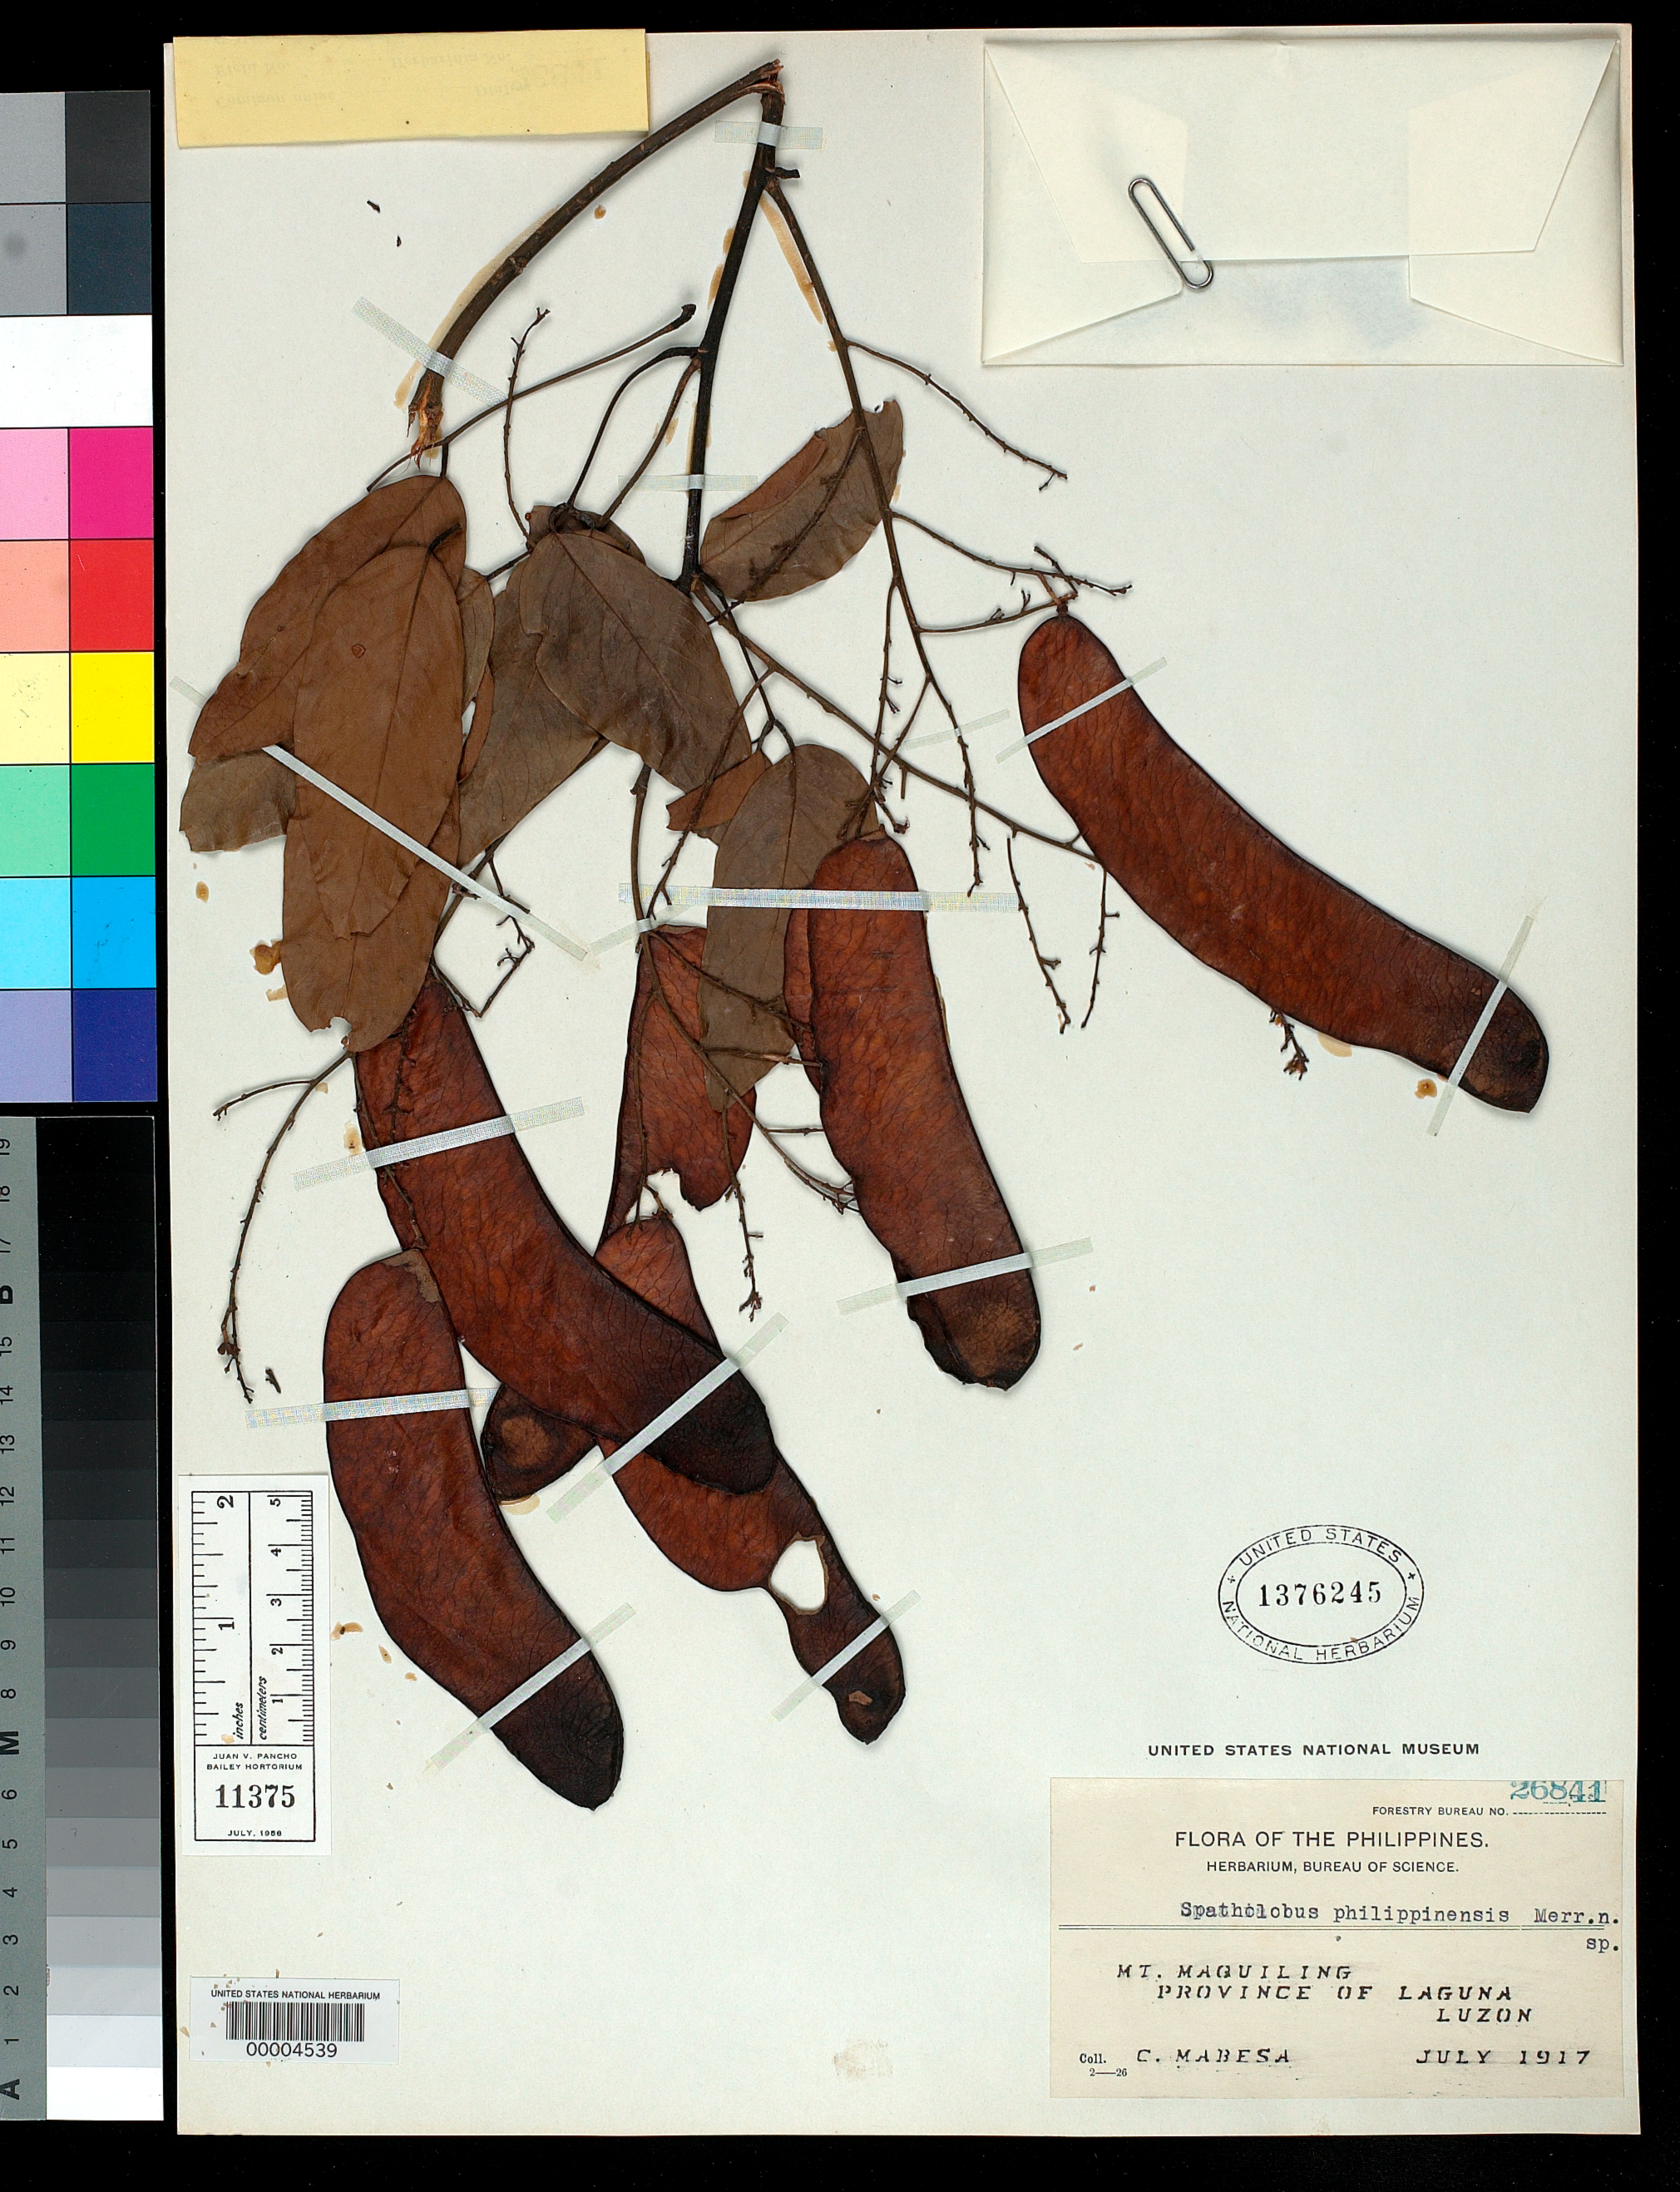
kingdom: Plantae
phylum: Tracheophyta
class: Magnoliopsida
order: Fabales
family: Fabaceae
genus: Spatholobus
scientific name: Spatholobus philippinensis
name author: Merr.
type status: Isotype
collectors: C. Mabesa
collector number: For. Bur. 26841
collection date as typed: Jul 1917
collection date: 1917-07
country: Philippines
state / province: Calabarzon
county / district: Laguna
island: Luzon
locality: Mt. Maguiling.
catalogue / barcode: US 1376245